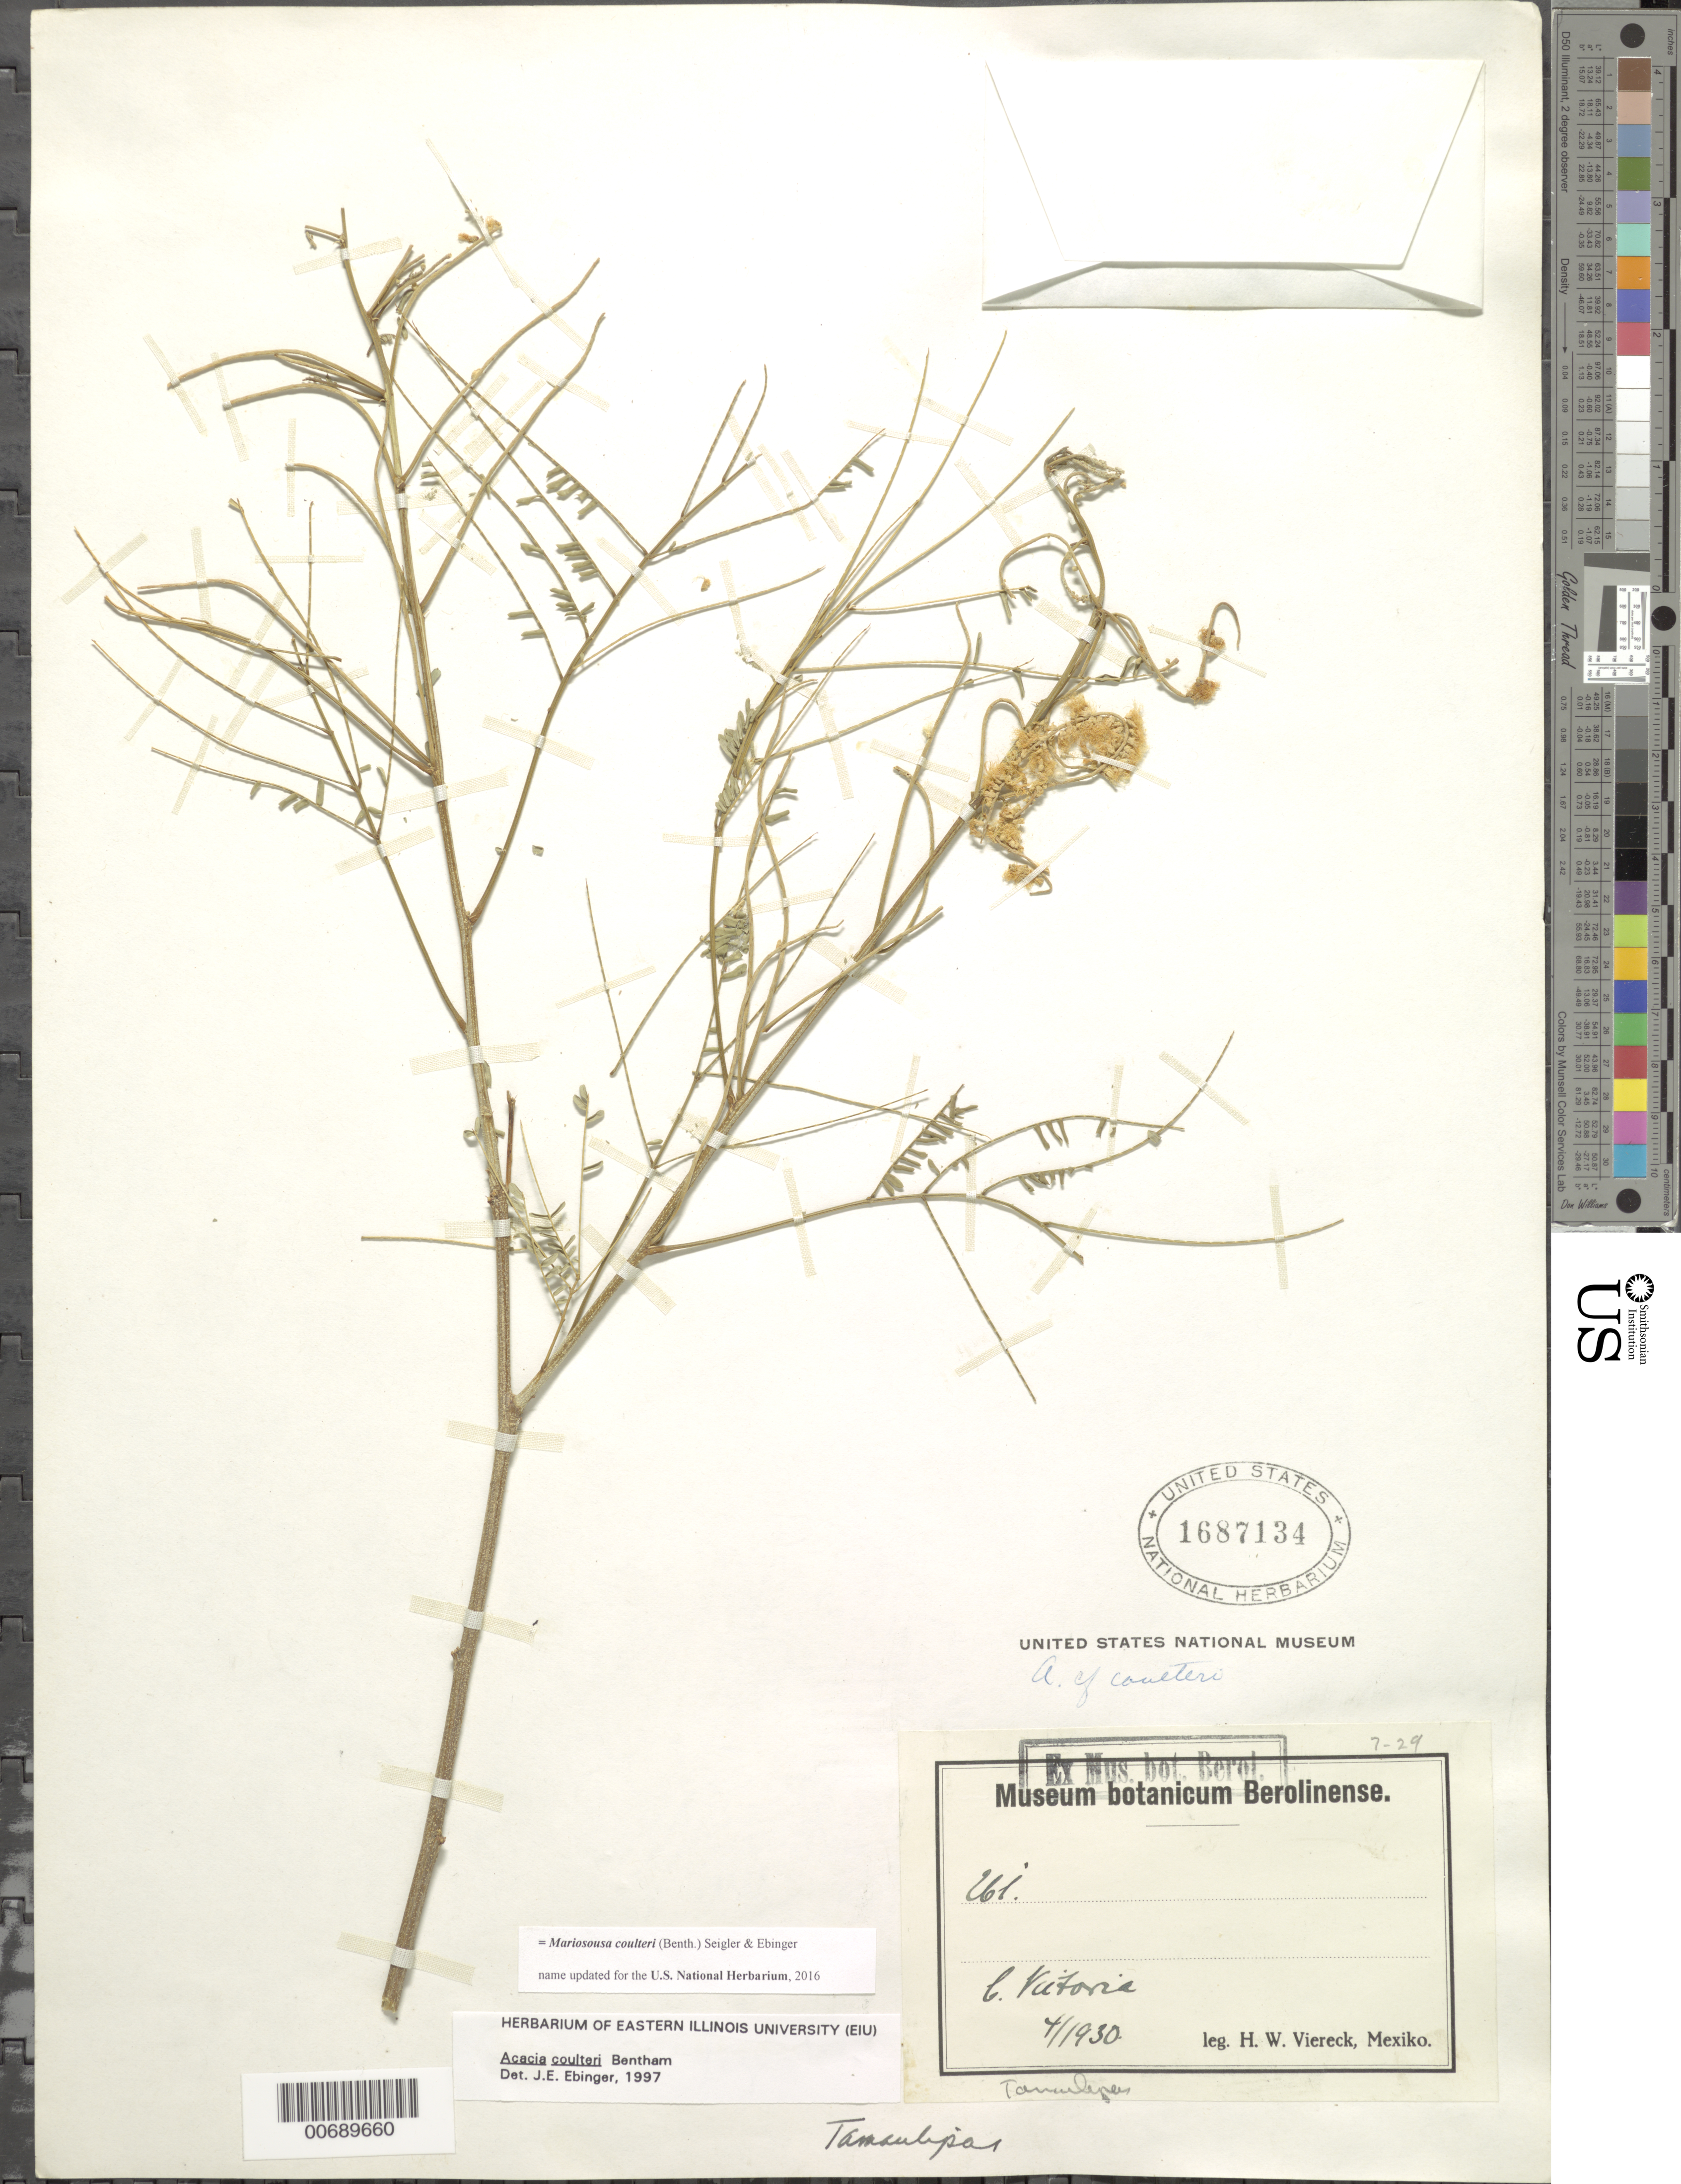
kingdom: Plantae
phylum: Tracheophyta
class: Magnoliopsida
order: Fabales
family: Fabaceae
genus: Mariosousa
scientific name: Mariosousa coulteri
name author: (Benth.) Seigler & Ebinger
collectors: H. W. Viereck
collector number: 261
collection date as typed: Apr 1930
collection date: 1930-04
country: Mexico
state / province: Tamaulipas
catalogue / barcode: US 1687134